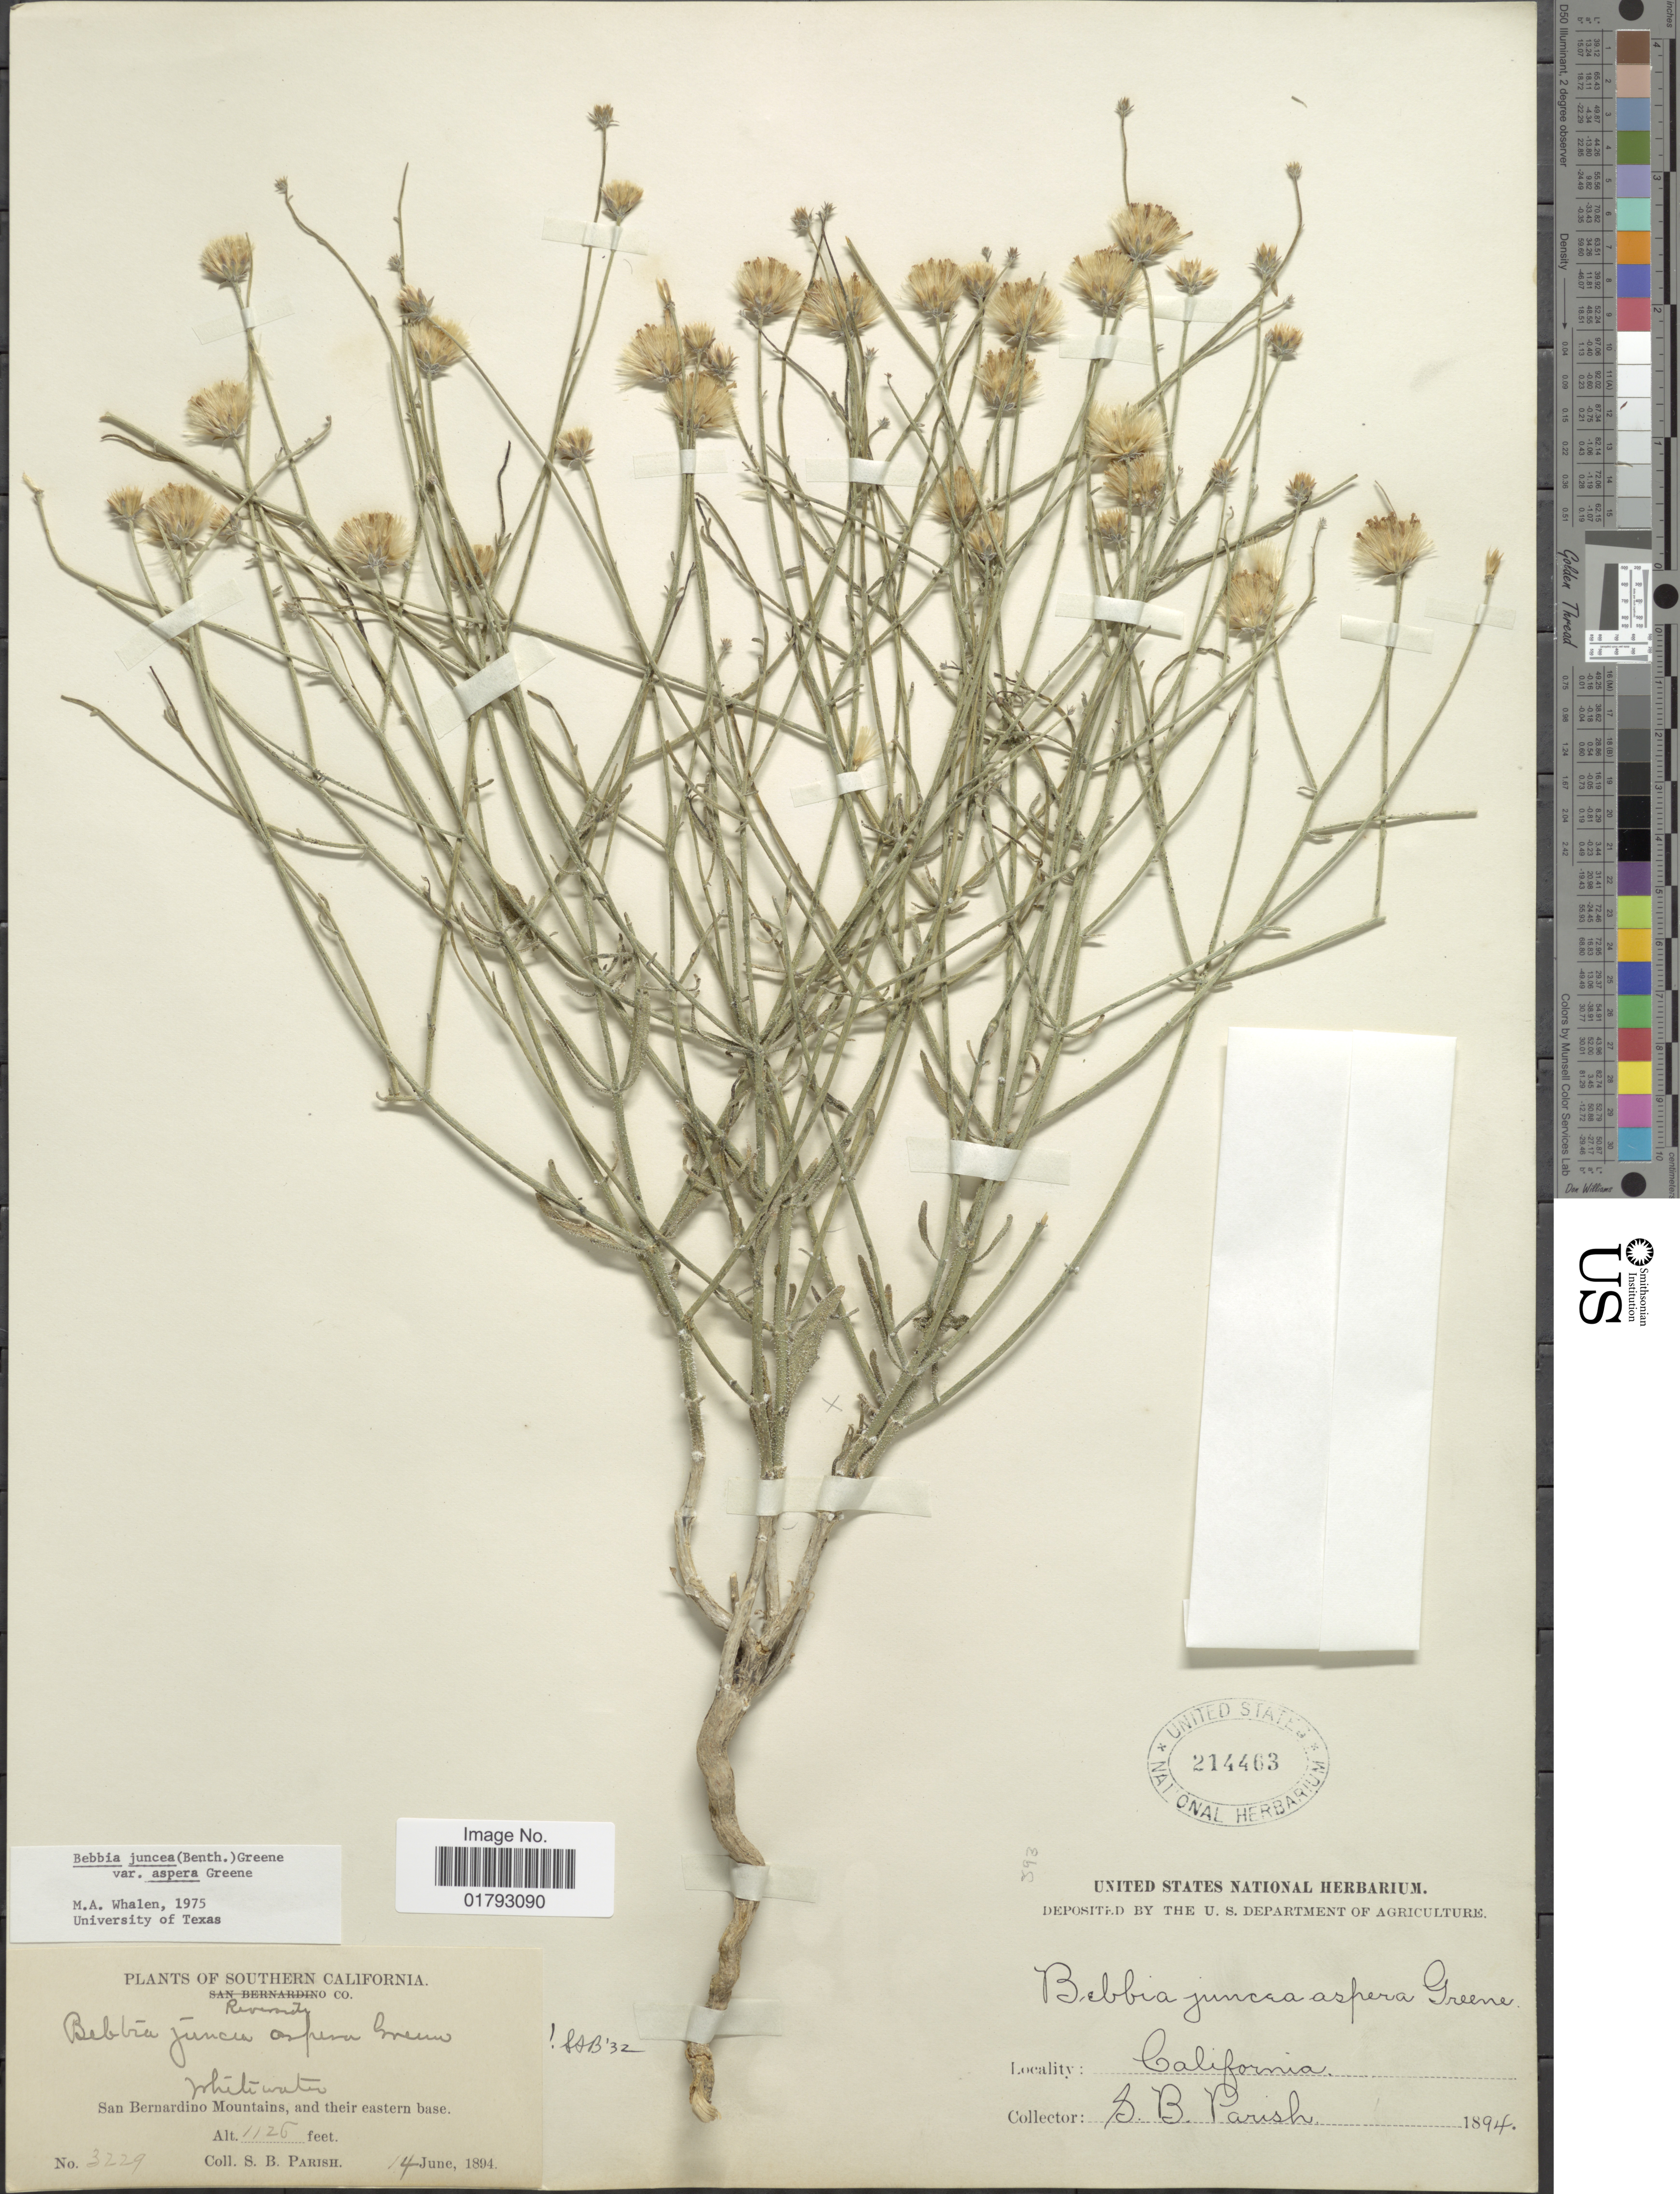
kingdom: Plantae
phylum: Tracheophyta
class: Magnoliopsida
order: Asterales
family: Asteraceae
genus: Bebbia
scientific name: Bebbia juncea var. aspera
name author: Greene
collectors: S. B. Parish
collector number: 3229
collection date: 1894-06-14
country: United States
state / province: California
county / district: Riverside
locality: San Bernardino Mountains, and their eastern base, Southern California.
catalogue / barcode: US 214463